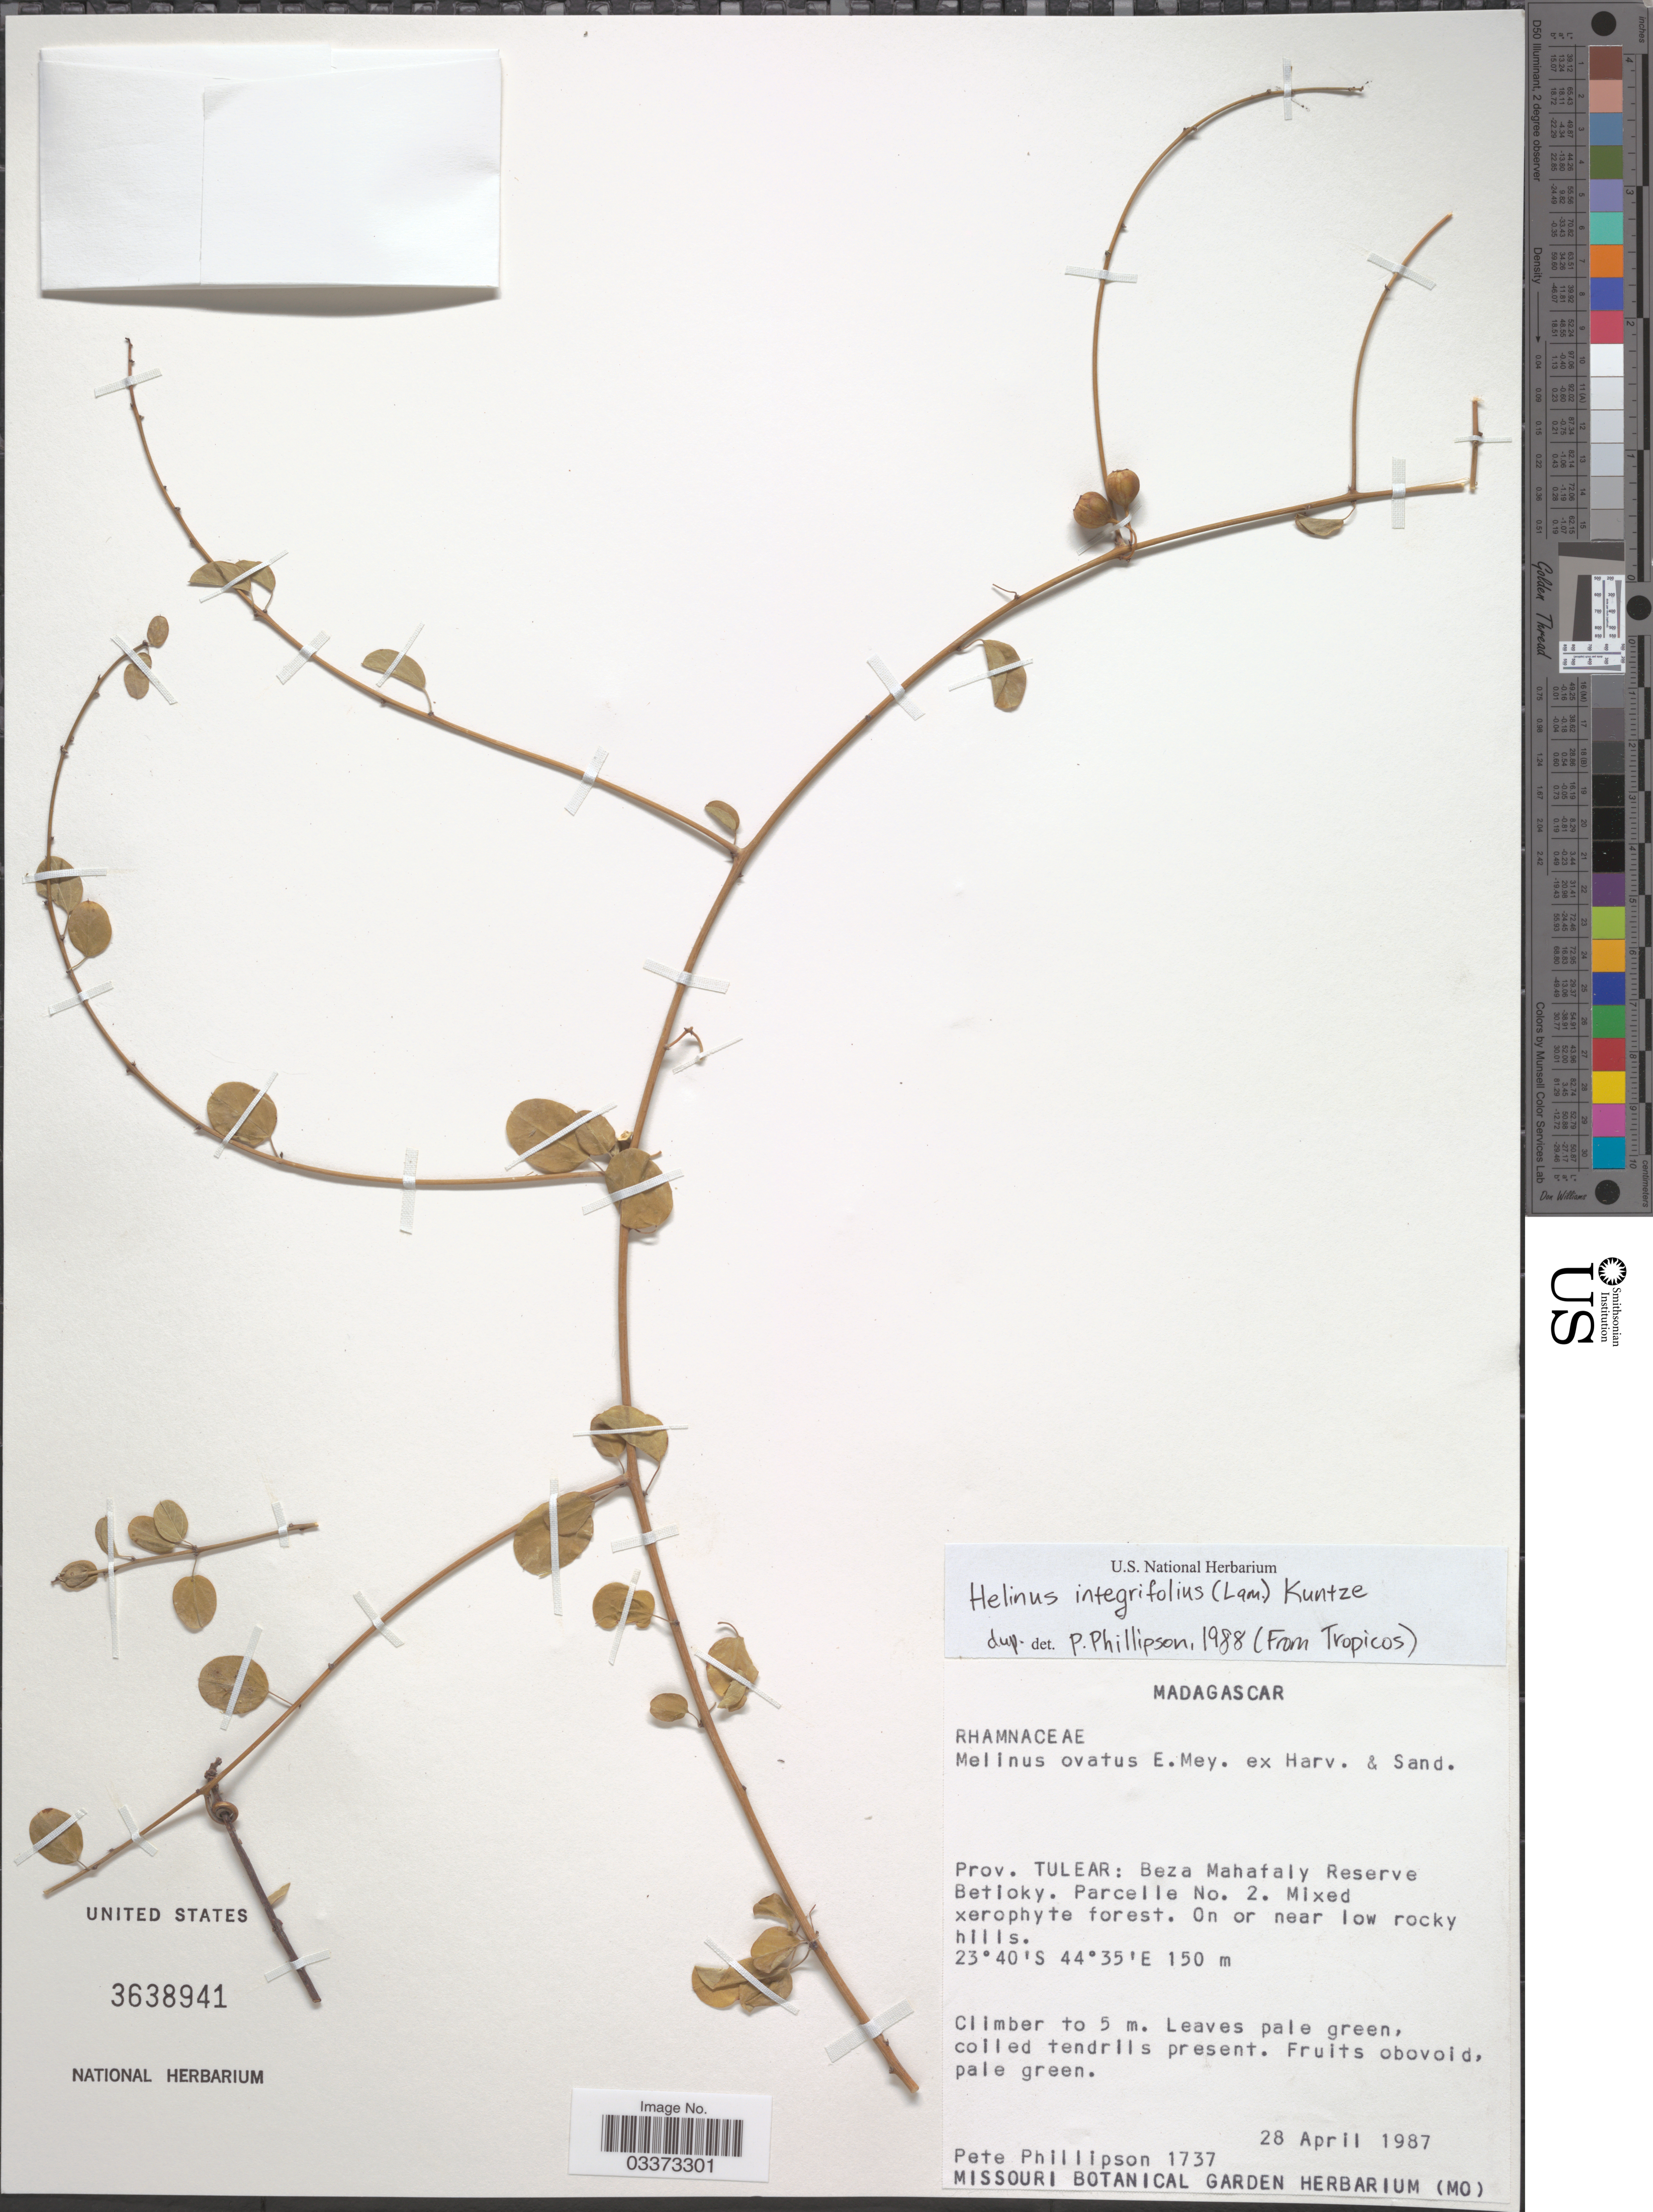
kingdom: Plantae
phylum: Tracheophyta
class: Magnoliopsida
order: Rosales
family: Rhamnaceae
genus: Helinus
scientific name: Helinus brevipes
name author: Radlk.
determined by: Figueira, Mauricio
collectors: P. B. Phillipson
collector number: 1737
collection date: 1987-04-28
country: Madagascar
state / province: Atsimo-Andrefana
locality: Prov. Tulear: Beza Mahafaly Reserve Betioky. Parcelle No. 2.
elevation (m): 150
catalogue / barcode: US 3638941